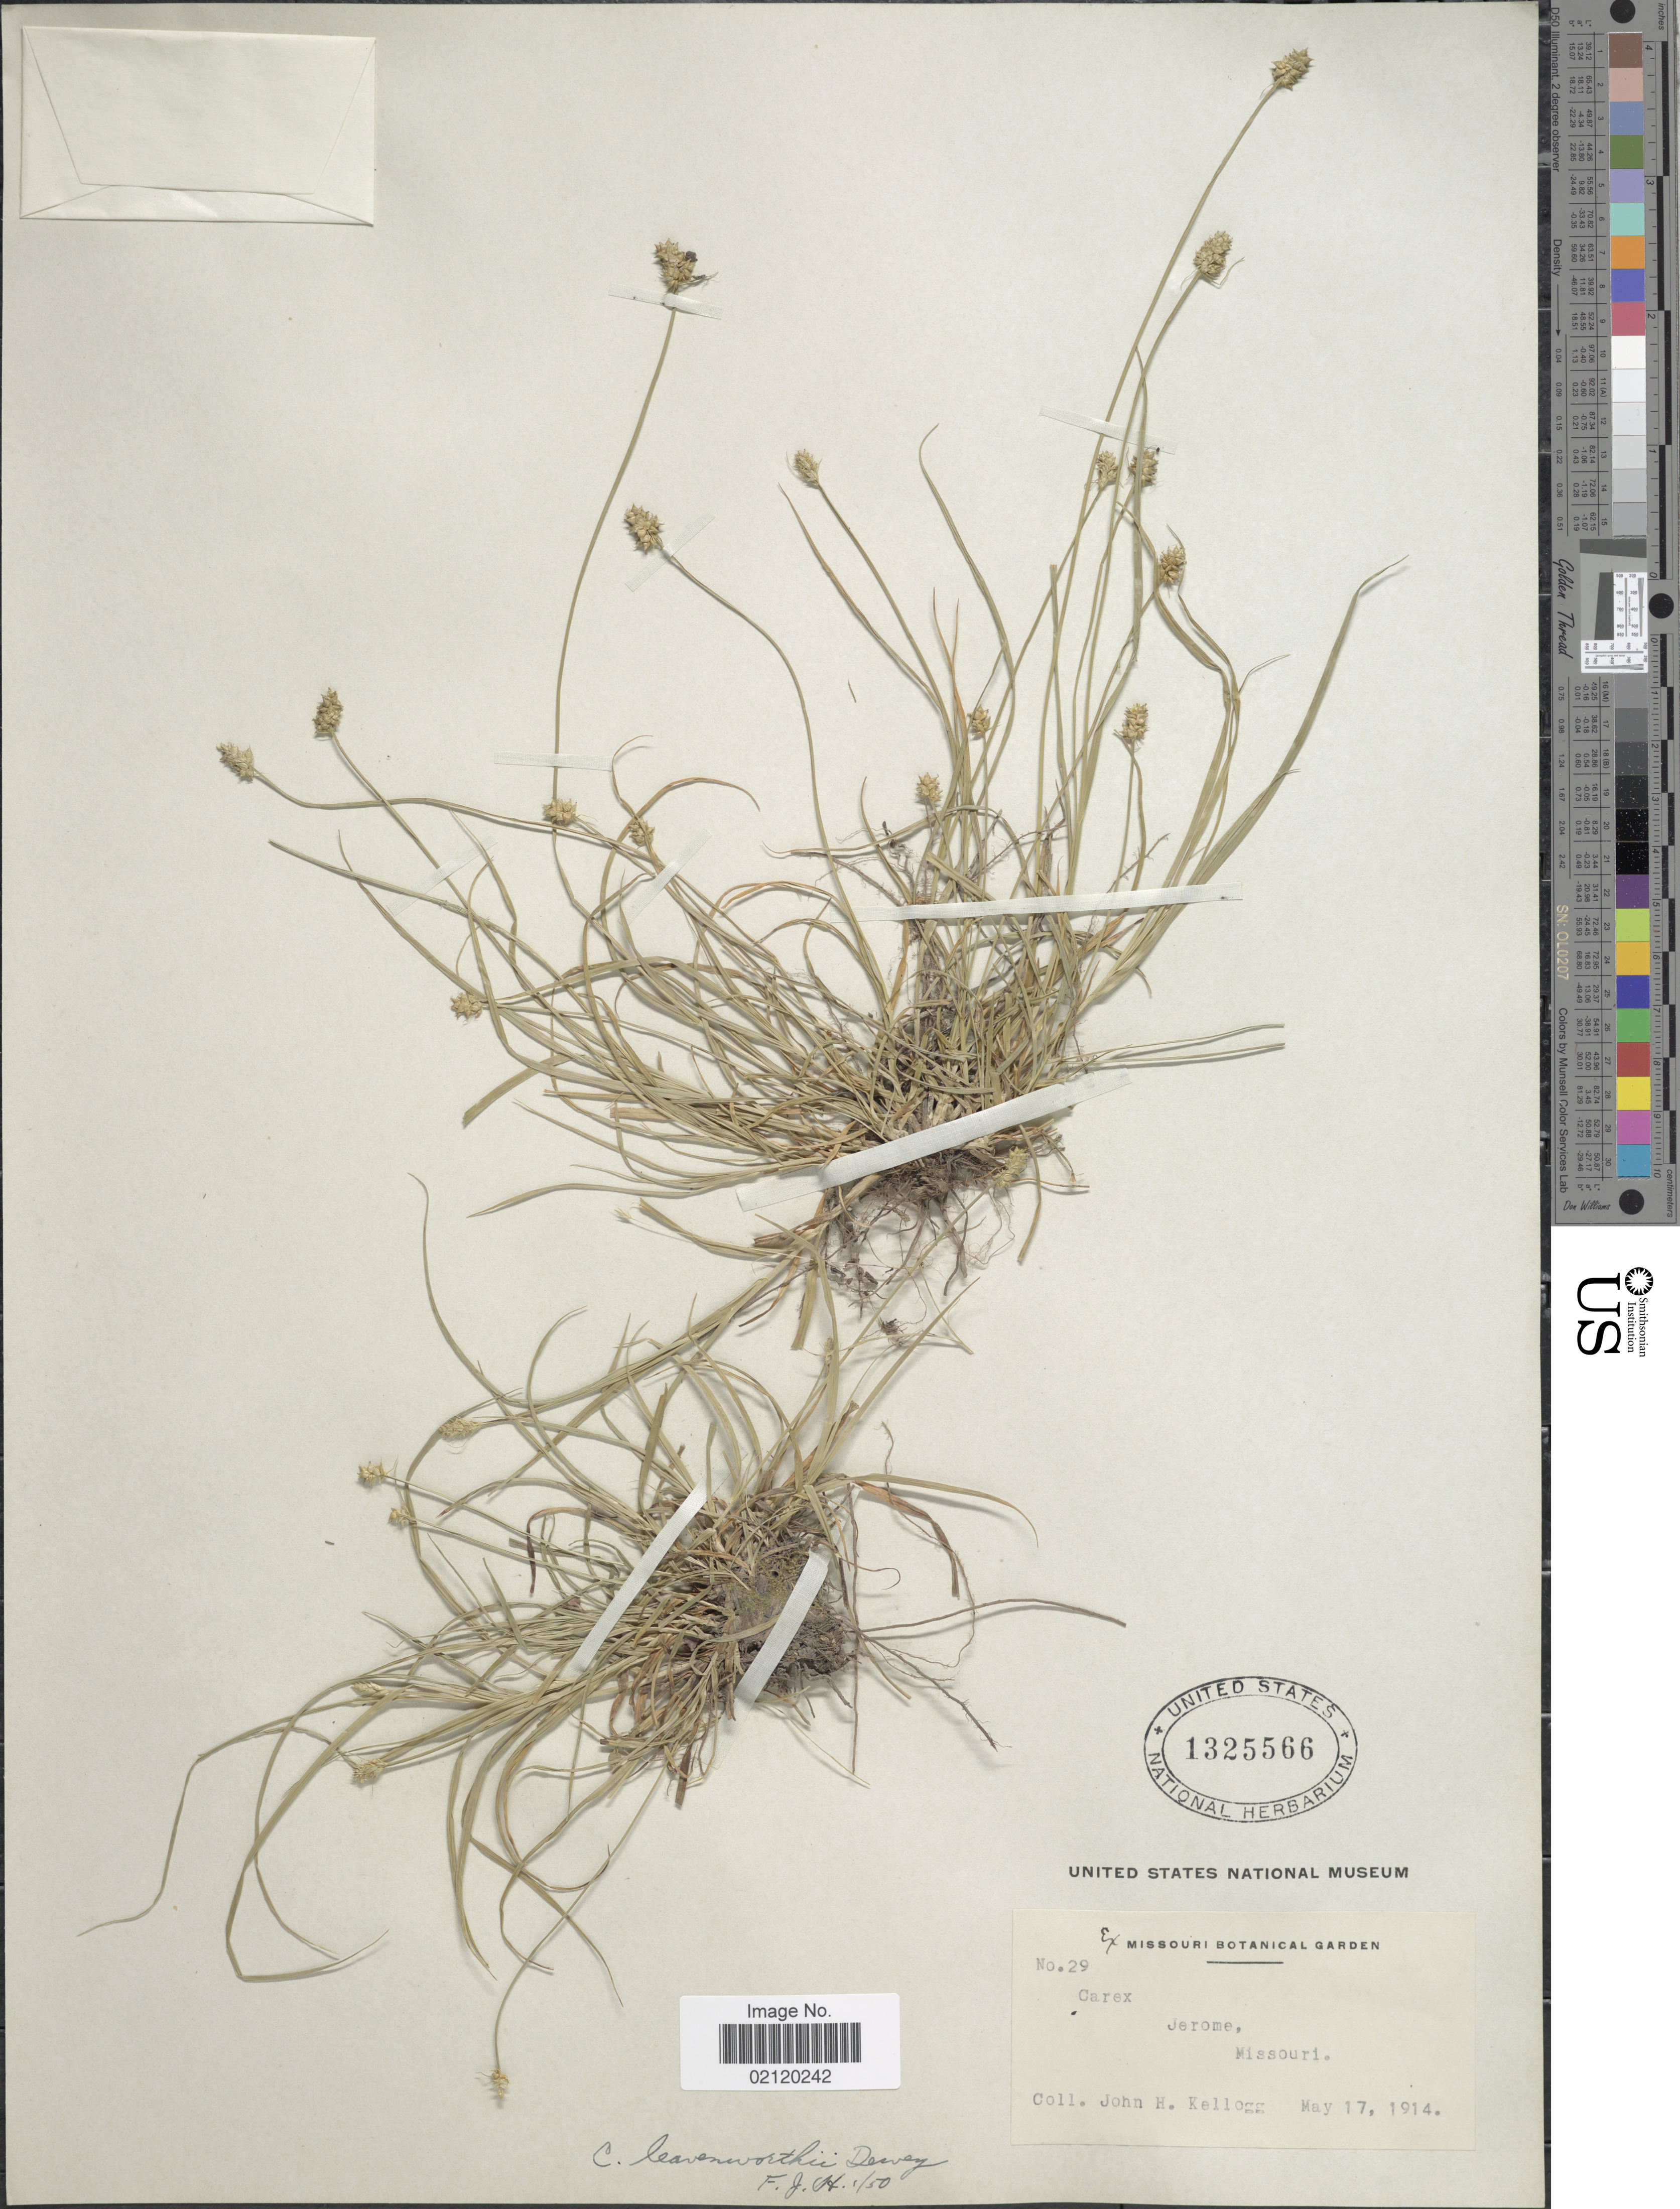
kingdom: Plantae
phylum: Tracheophyta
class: Liliopsida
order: Poales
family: Cyperaceae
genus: Carex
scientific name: Carex leavenworthii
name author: Dewey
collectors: J. H. Kellogg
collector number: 29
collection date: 1914-05-17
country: United States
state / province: Missouri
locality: Jerome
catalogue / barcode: US 1325566